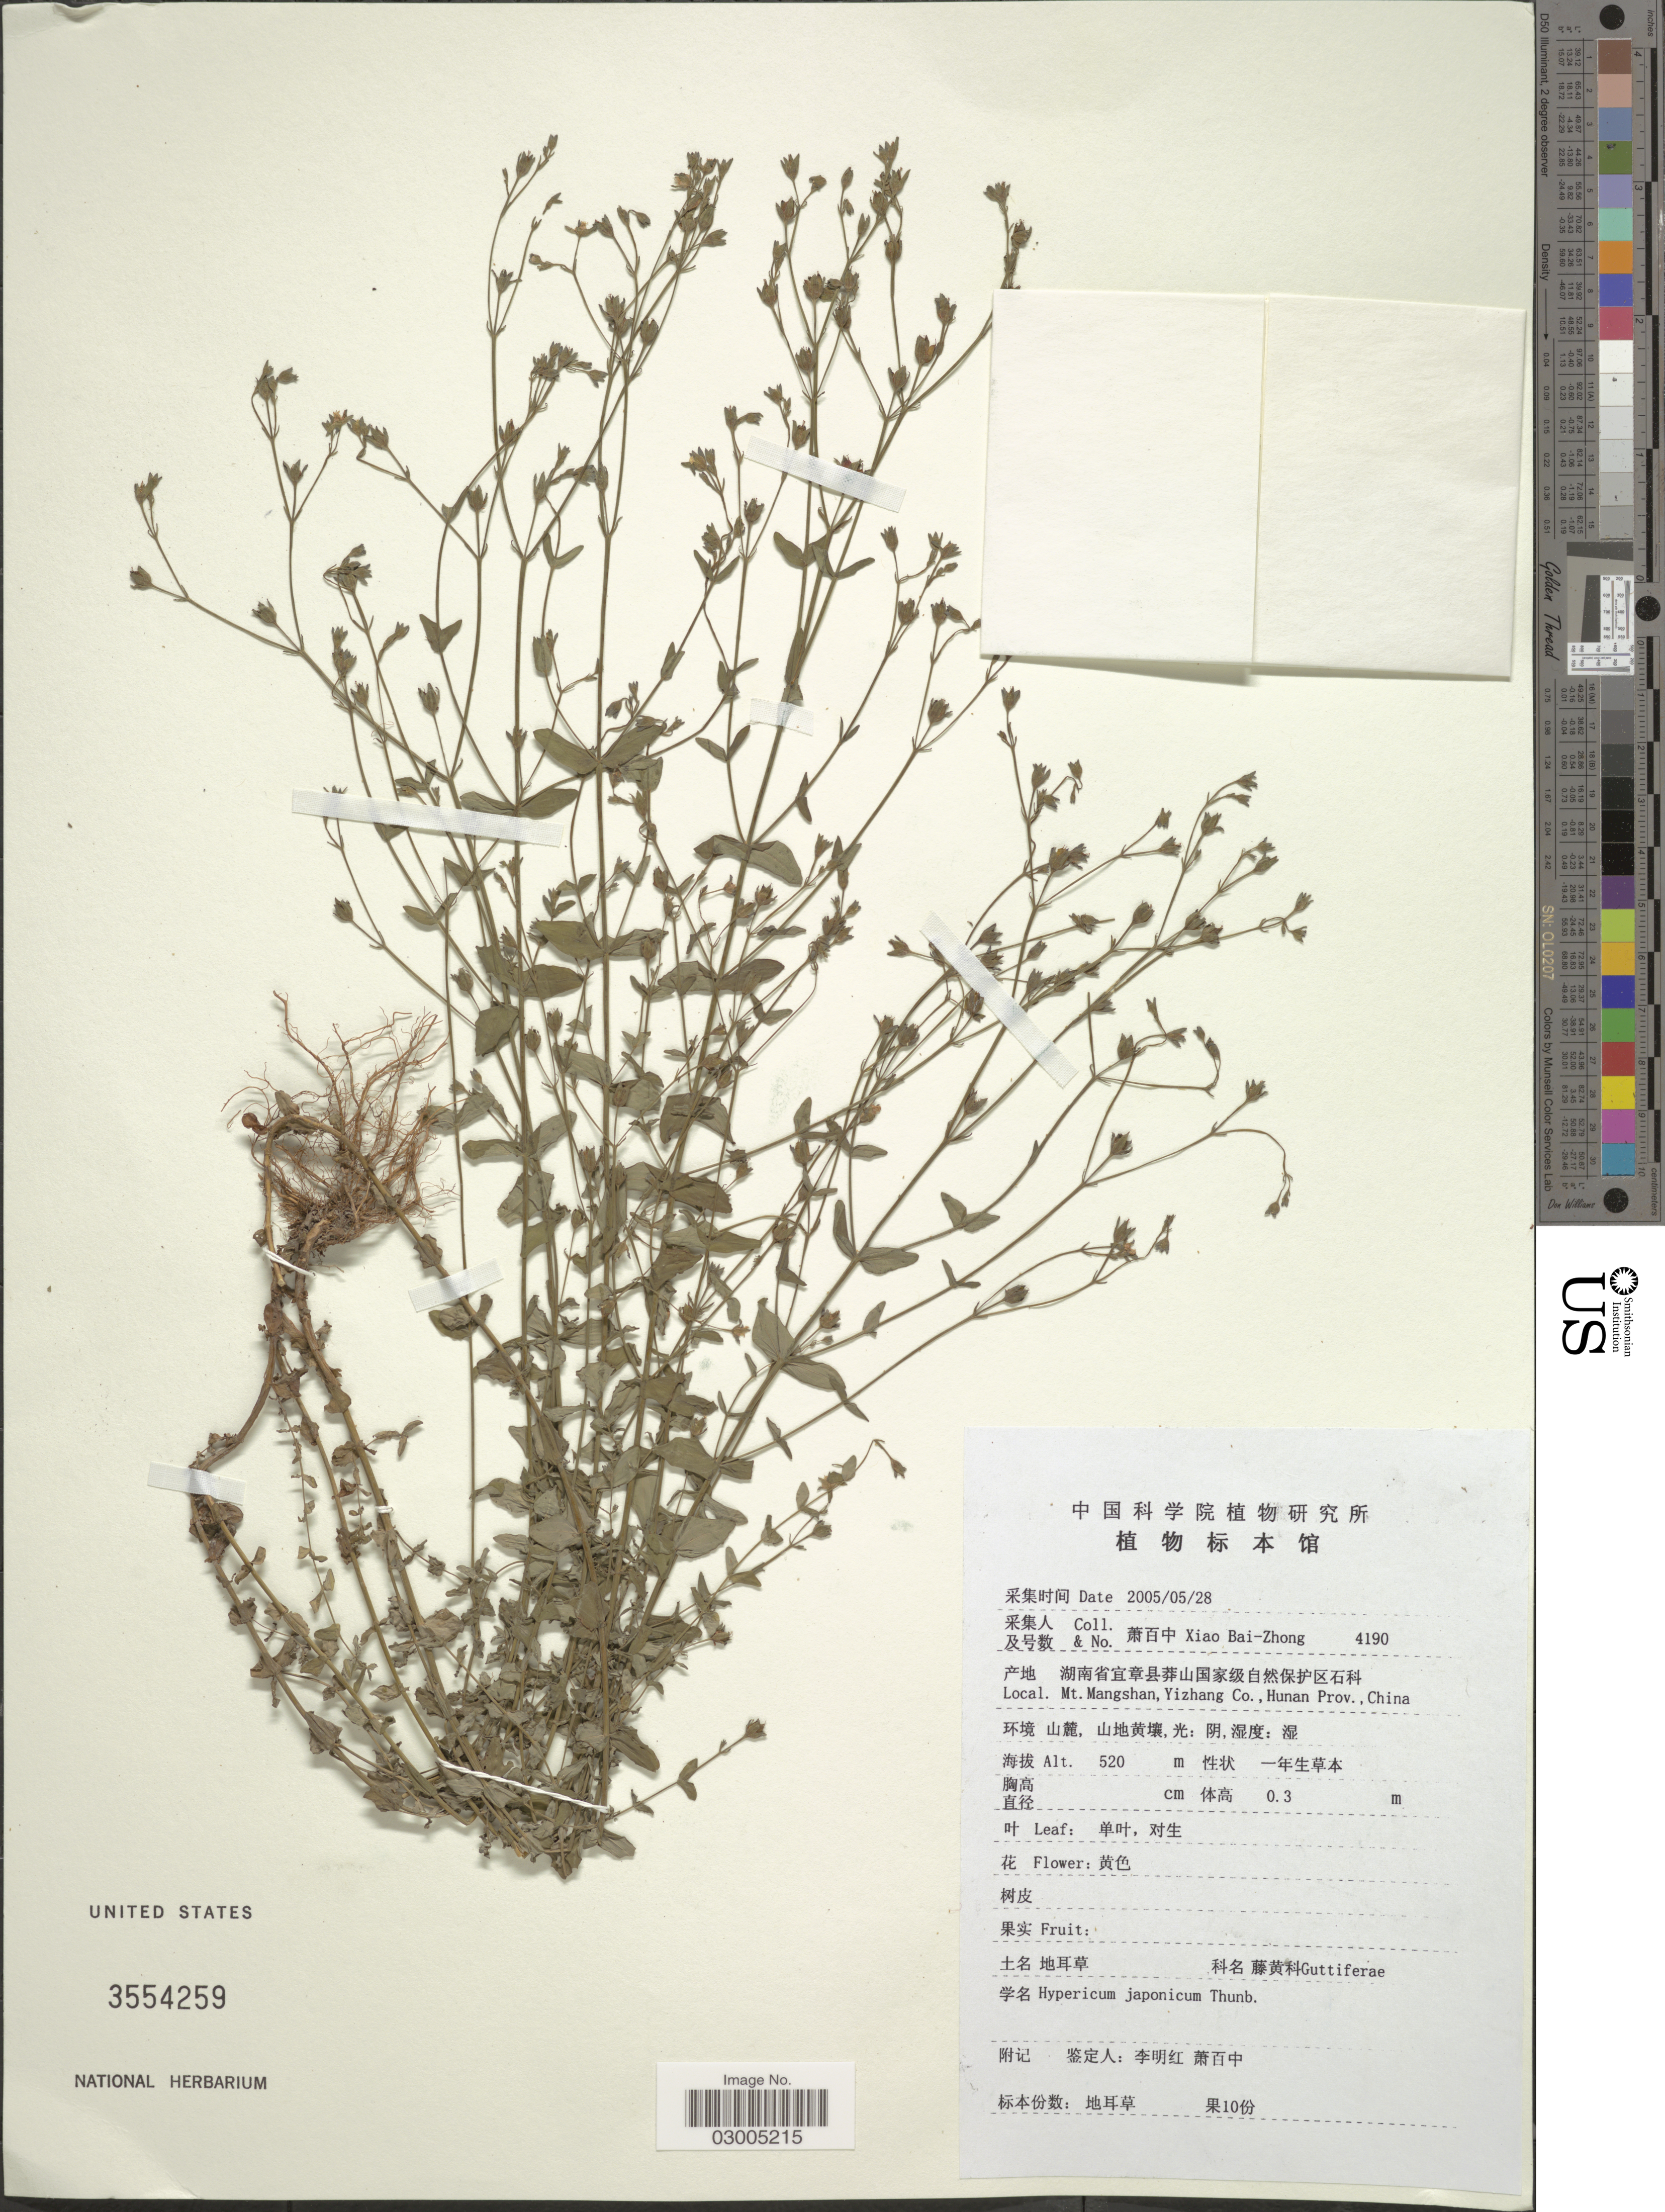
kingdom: Plantae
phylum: Tracheophyta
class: Magnoliopsida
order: Malpighiales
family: Hypericaceae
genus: Hypericum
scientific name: Hypericum japonicum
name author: Thunb.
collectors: B. Z. Xiao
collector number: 4190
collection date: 2005-05-28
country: China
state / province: Hunan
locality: Mt. Mangshan, Yizhang Co.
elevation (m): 520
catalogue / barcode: US 3554259